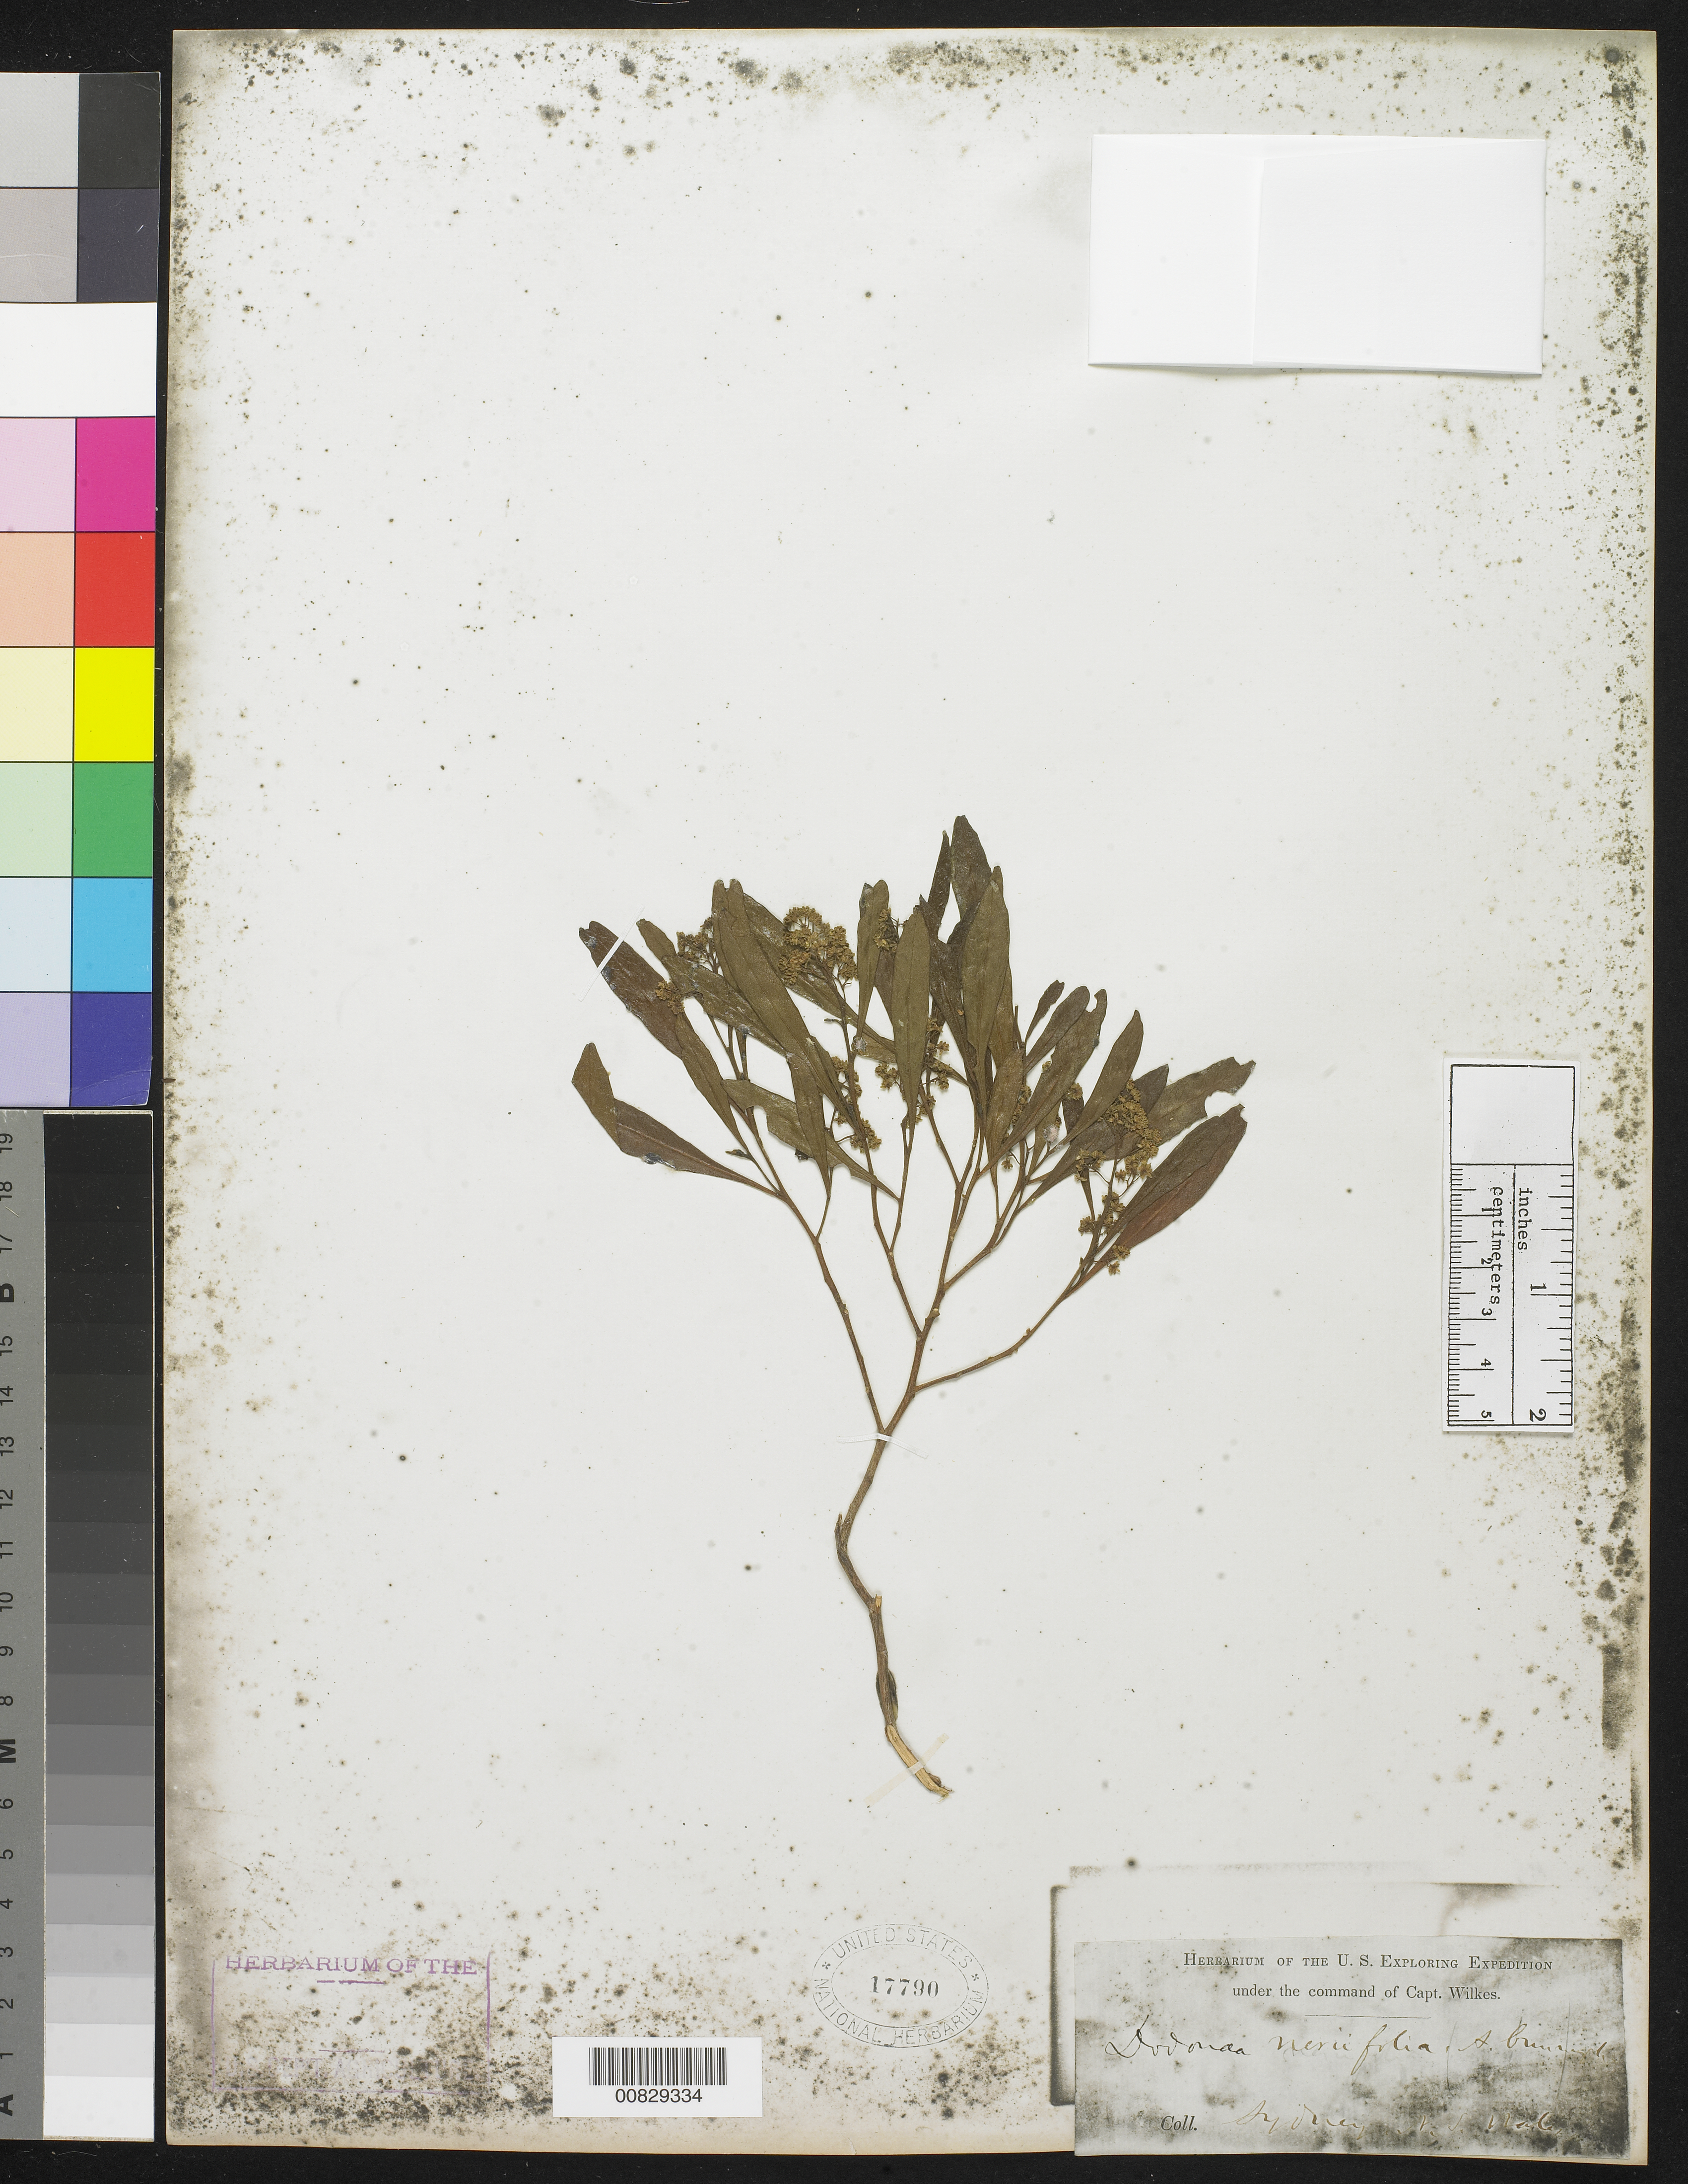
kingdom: Plantae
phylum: Tracheophyta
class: Magnoliopsida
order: Sapindales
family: Sapindaceae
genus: Dodonaea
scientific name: Dodonaea neriifolia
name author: A. Cunn. ex A. Gray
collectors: Wilkes Explor. Exped.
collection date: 1838/1842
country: Australia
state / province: New South Wales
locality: Sydney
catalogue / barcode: US 17790